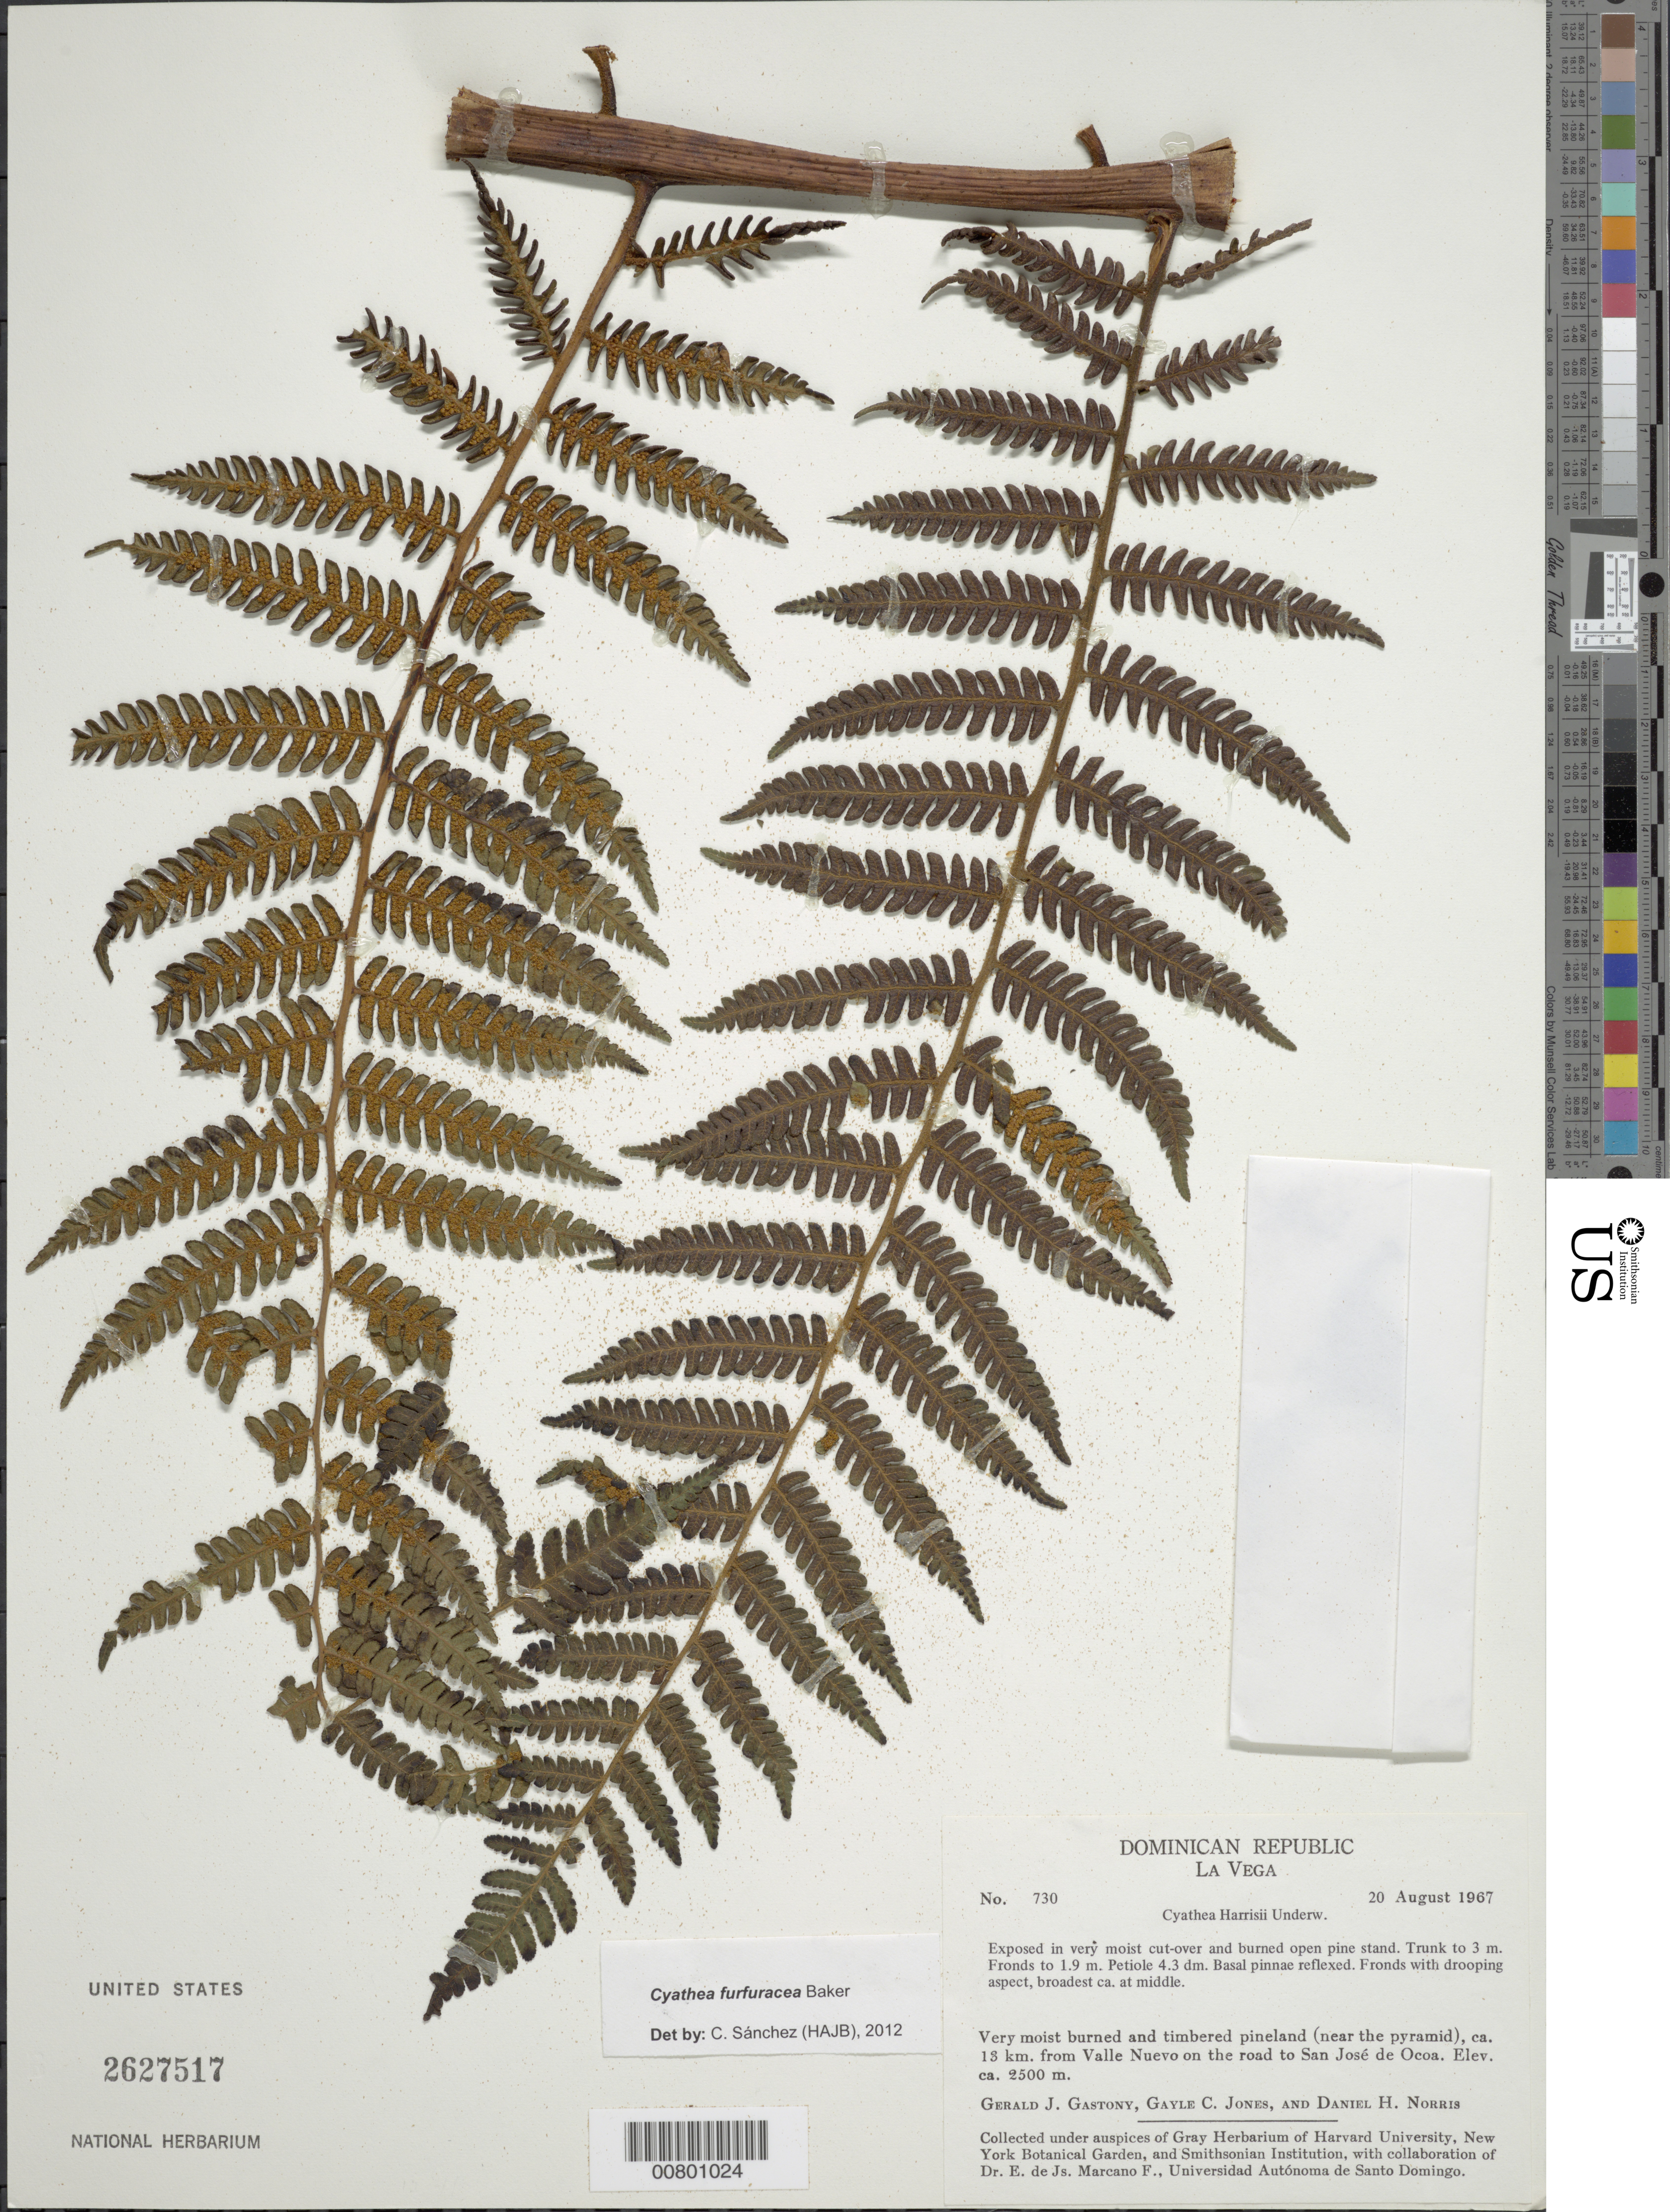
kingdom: Plantae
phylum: Tracheophyta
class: Polypodiopsida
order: Cyatheales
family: Cyatheaceae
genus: Cyathea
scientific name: Cyathea furfuracea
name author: Christ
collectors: G. Gastony, G. C. Jones & D. H. Norris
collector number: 730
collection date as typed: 20 Aug 1967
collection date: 1967-08-20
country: Dominican Republic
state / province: La Vega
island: Hispaniola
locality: Valle Nuevo, 13 km from, on road to San José de Ocoa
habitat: Very moist burned and timbered pineland; exposed in very moist cut-over and burned open pine stand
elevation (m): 2500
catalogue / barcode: US 2627517